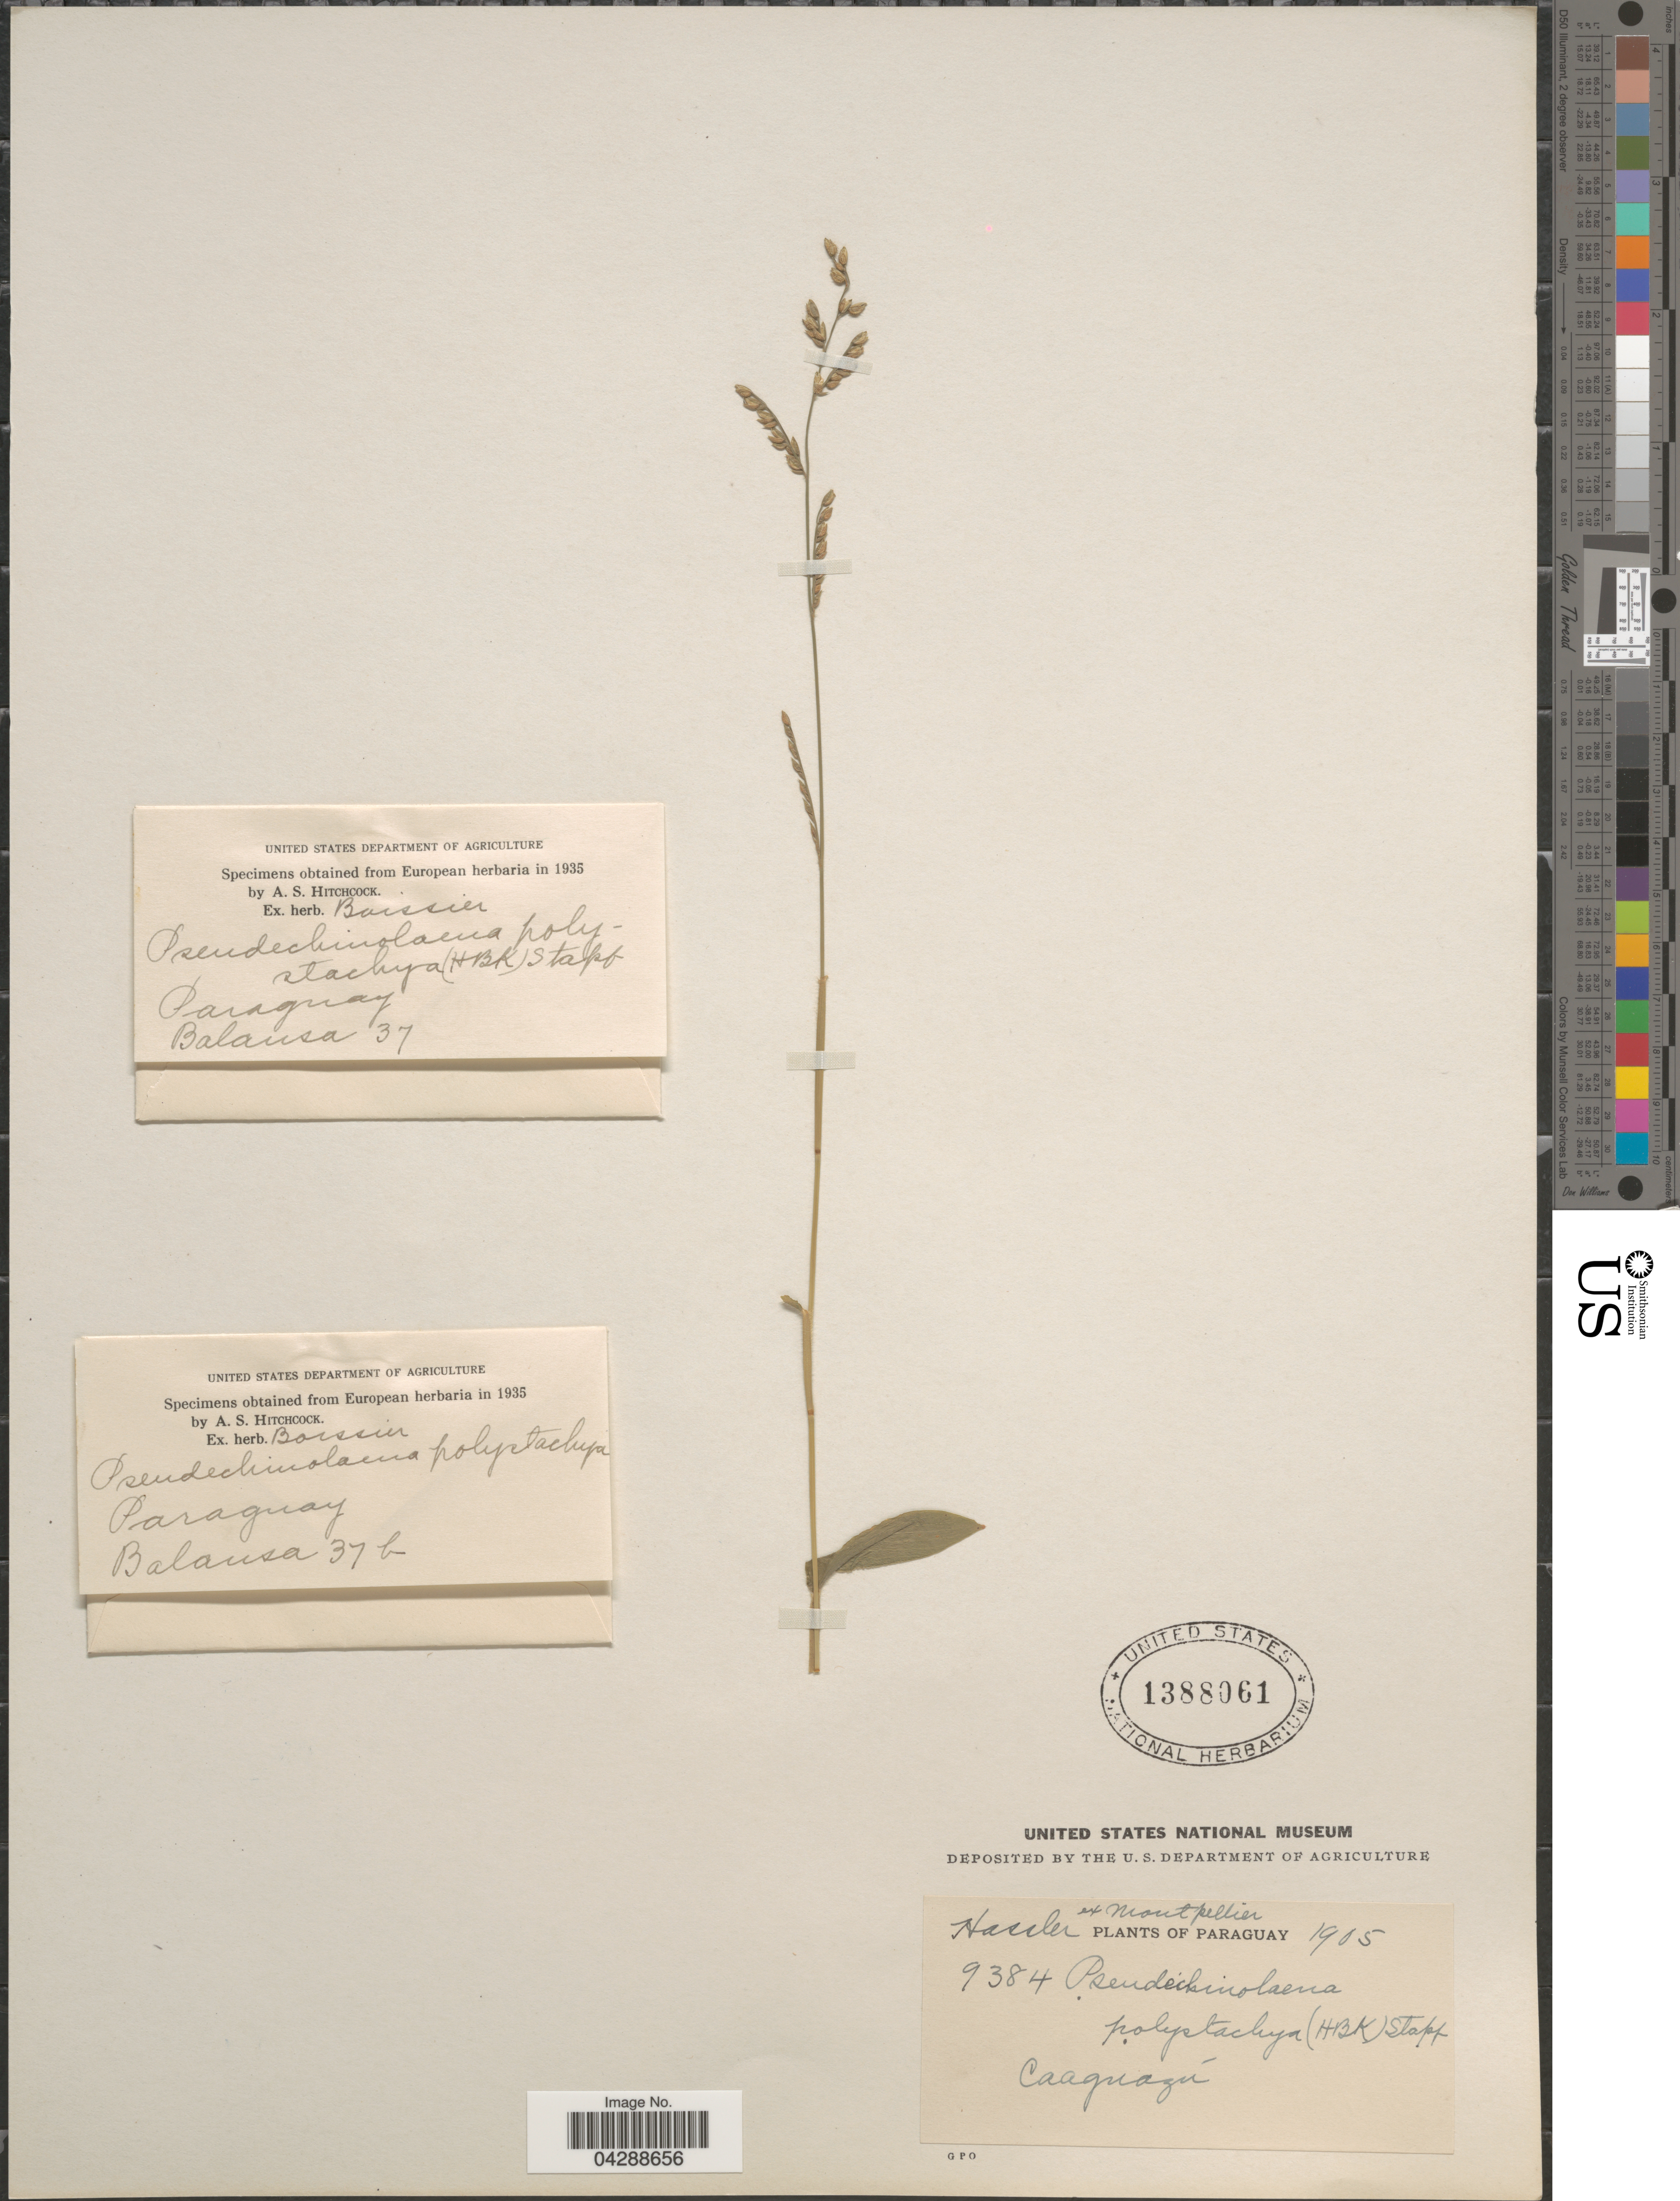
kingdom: Plantae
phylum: Tracheophyta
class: Liliopsida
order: Poales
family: Poaceae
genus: Pseudechinolaena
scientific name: Pseudechinolaena polystachya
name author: (Kunth) Stapf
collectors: -. Balansa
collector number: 37b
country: Paraguay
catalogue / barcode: US 1388061